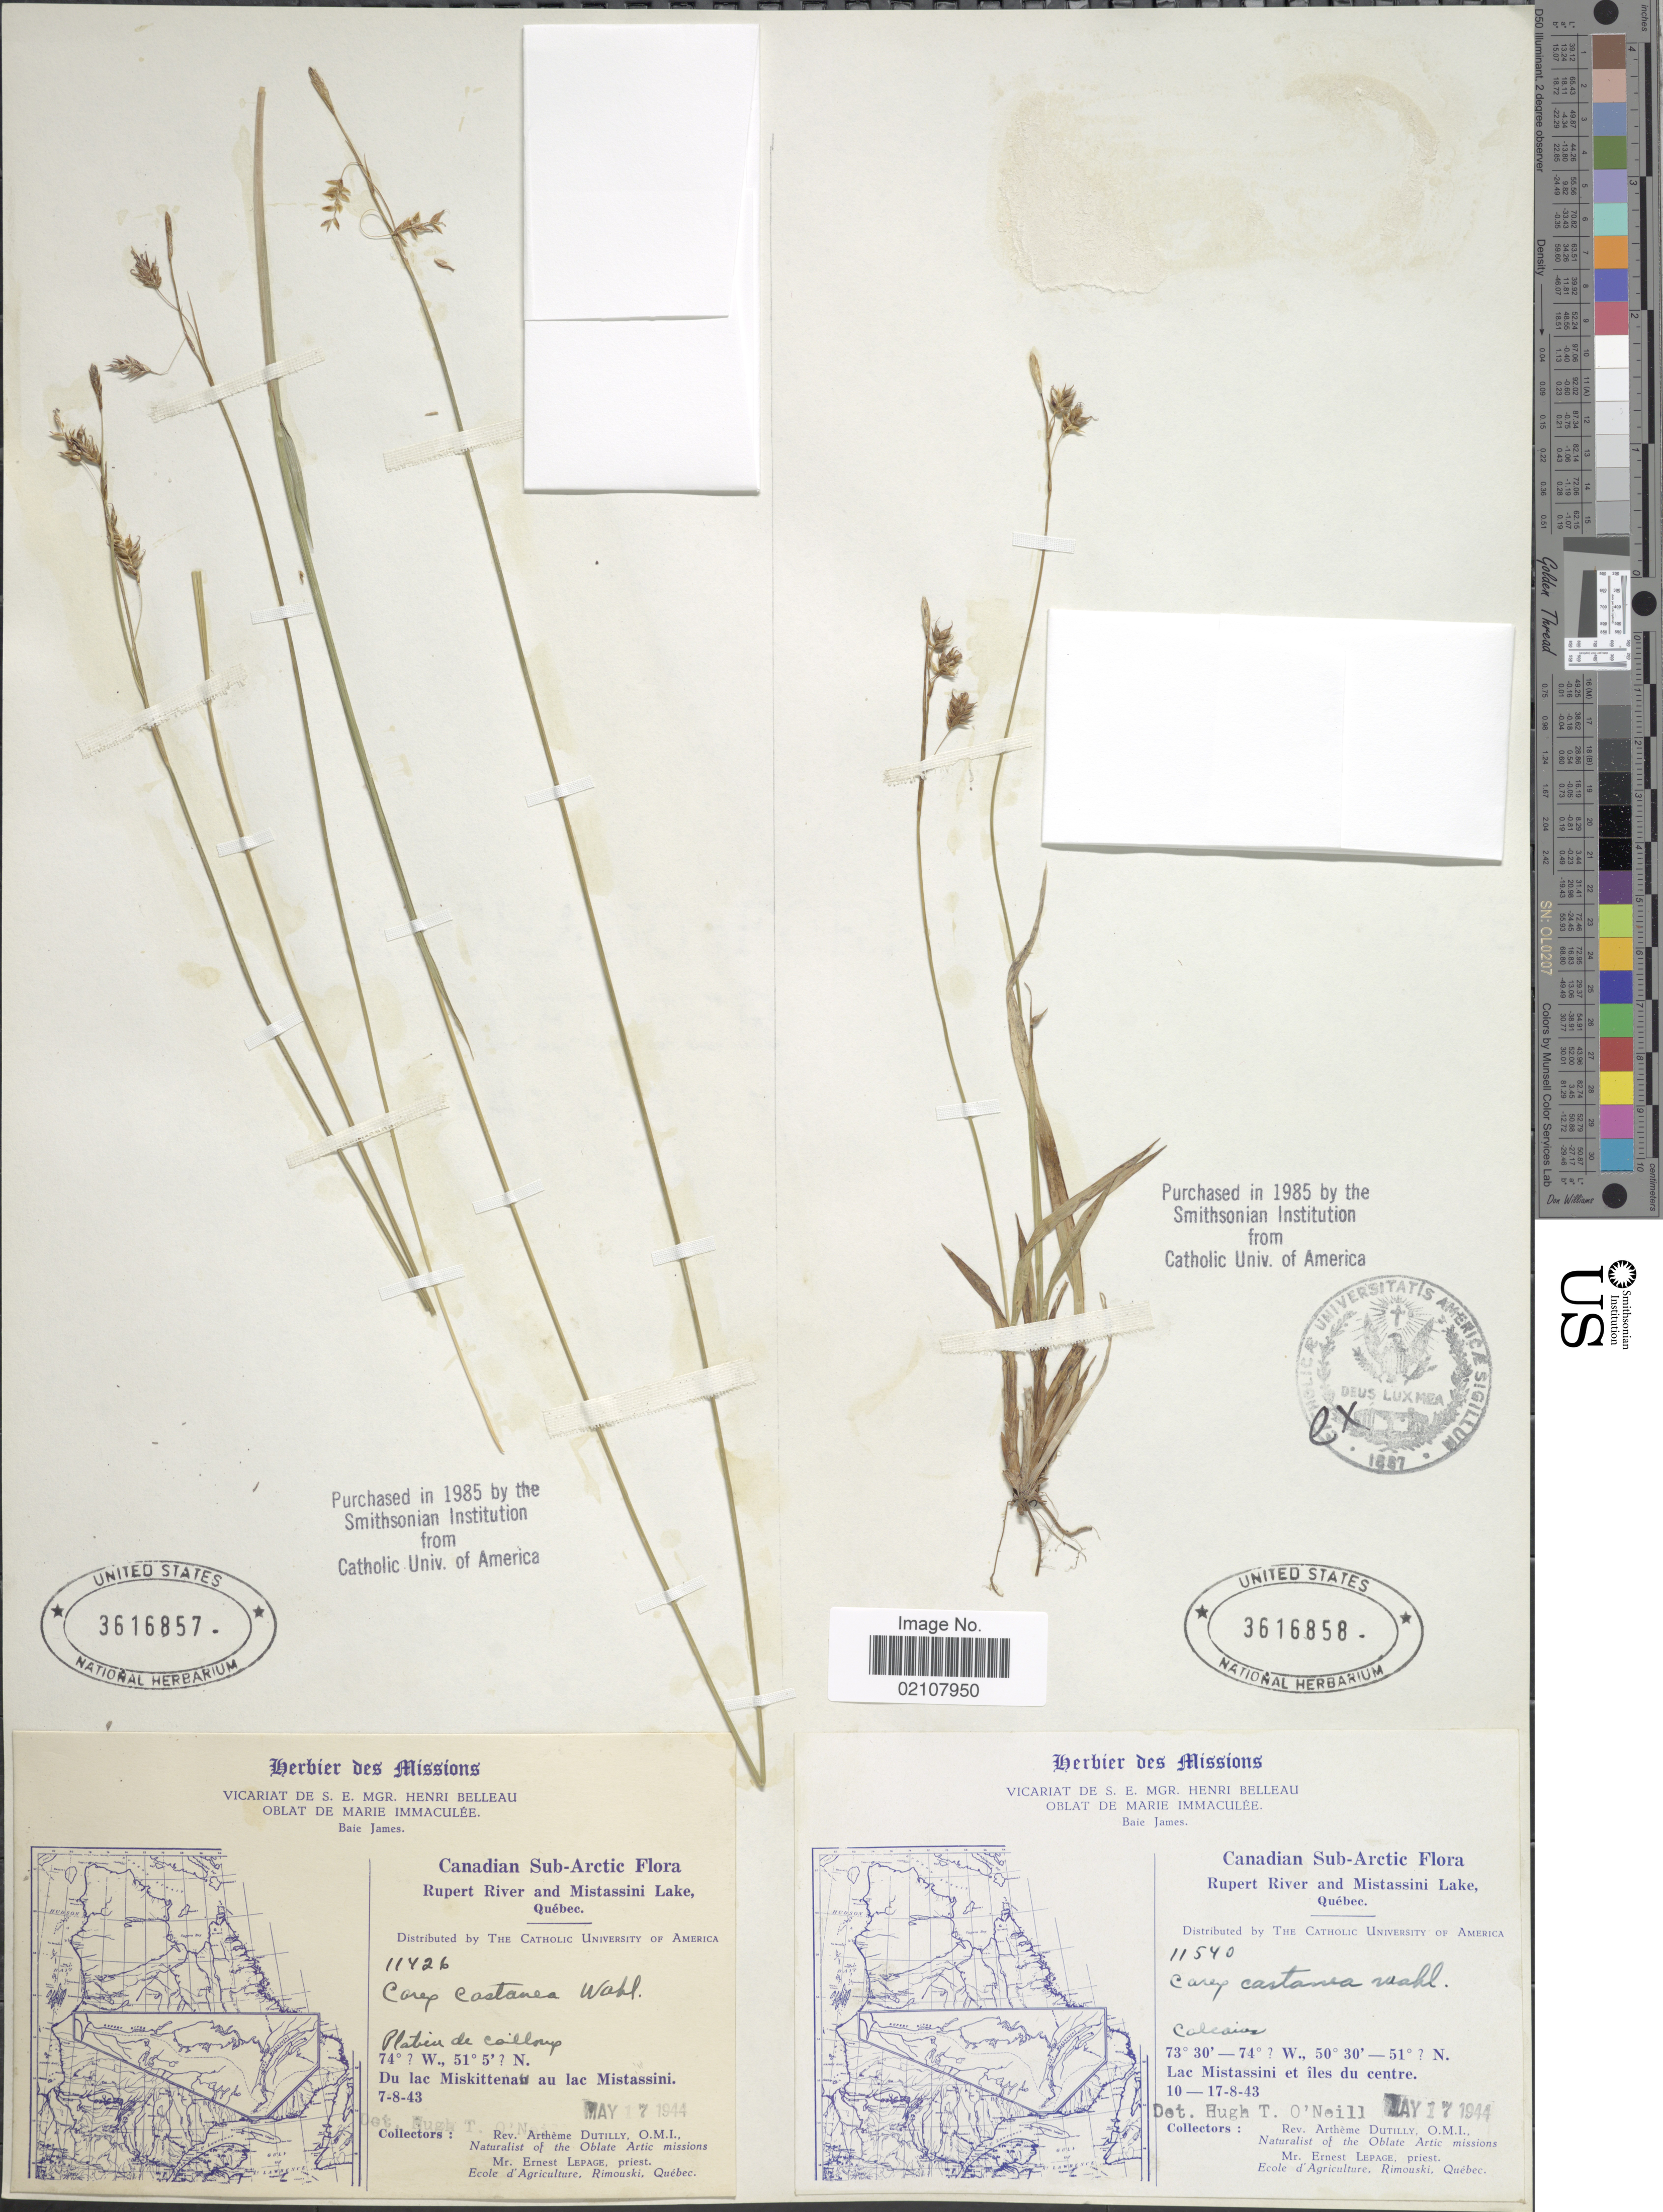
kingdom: Plantae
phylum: Tracheophyta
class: Liliopsida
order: Poales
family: Cyperaceae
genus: Carex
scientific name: Carex castanea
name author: Wahlenb.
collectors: A. Dutilly & E. Lepage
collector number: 11540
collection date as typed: Transcribed d/m/y: 10/8/43 to 17/8/3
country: Canada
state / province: Quebec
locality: Canadian Sub-Arctic, Rupert River and Mistassini Lake, Calcaios, Lac Mistassini et îles du centre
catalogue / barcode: US 3616858-2